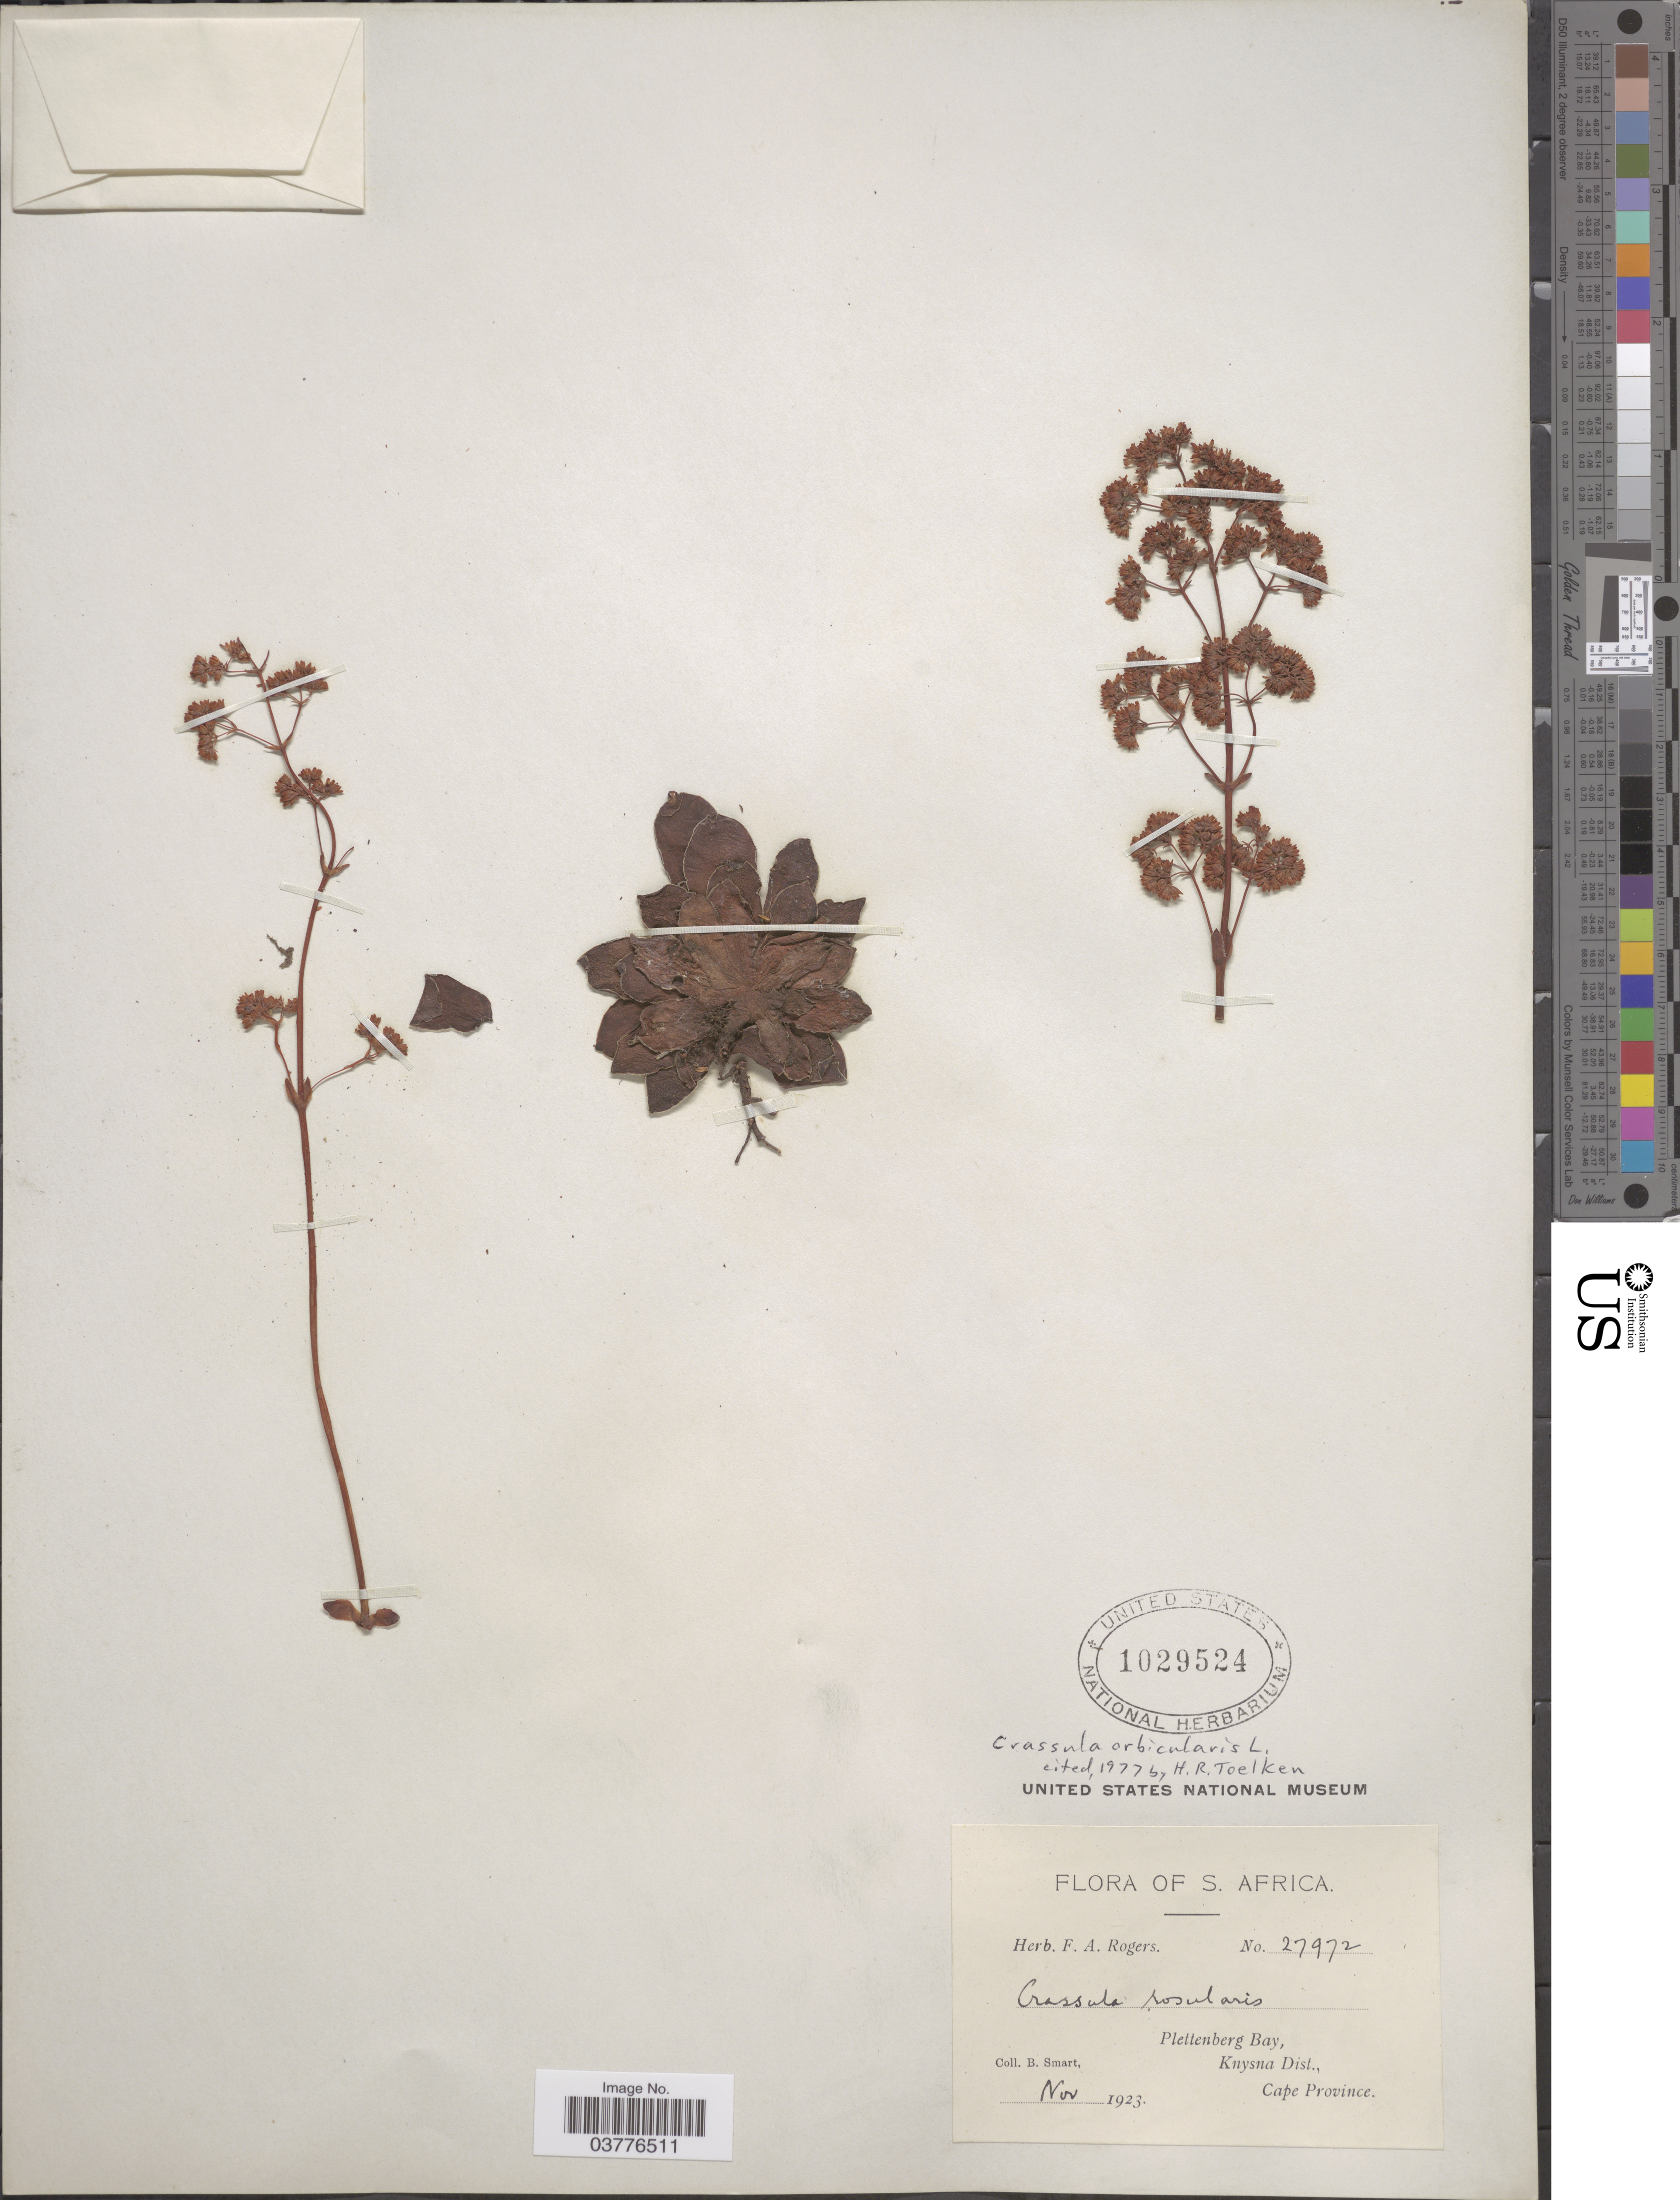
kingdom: Plantae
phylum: Tracheophyta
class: Magnoliopsida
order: Saxifragales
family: Crassulaceae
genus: Crassula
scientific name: Crassula orbicularis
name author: L.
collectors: B. Smart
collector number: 27972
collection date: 1923-11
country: South Africa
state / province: Western Cape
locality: Plettenberg Bay, Knysna Dist.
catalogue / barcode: US 1029524